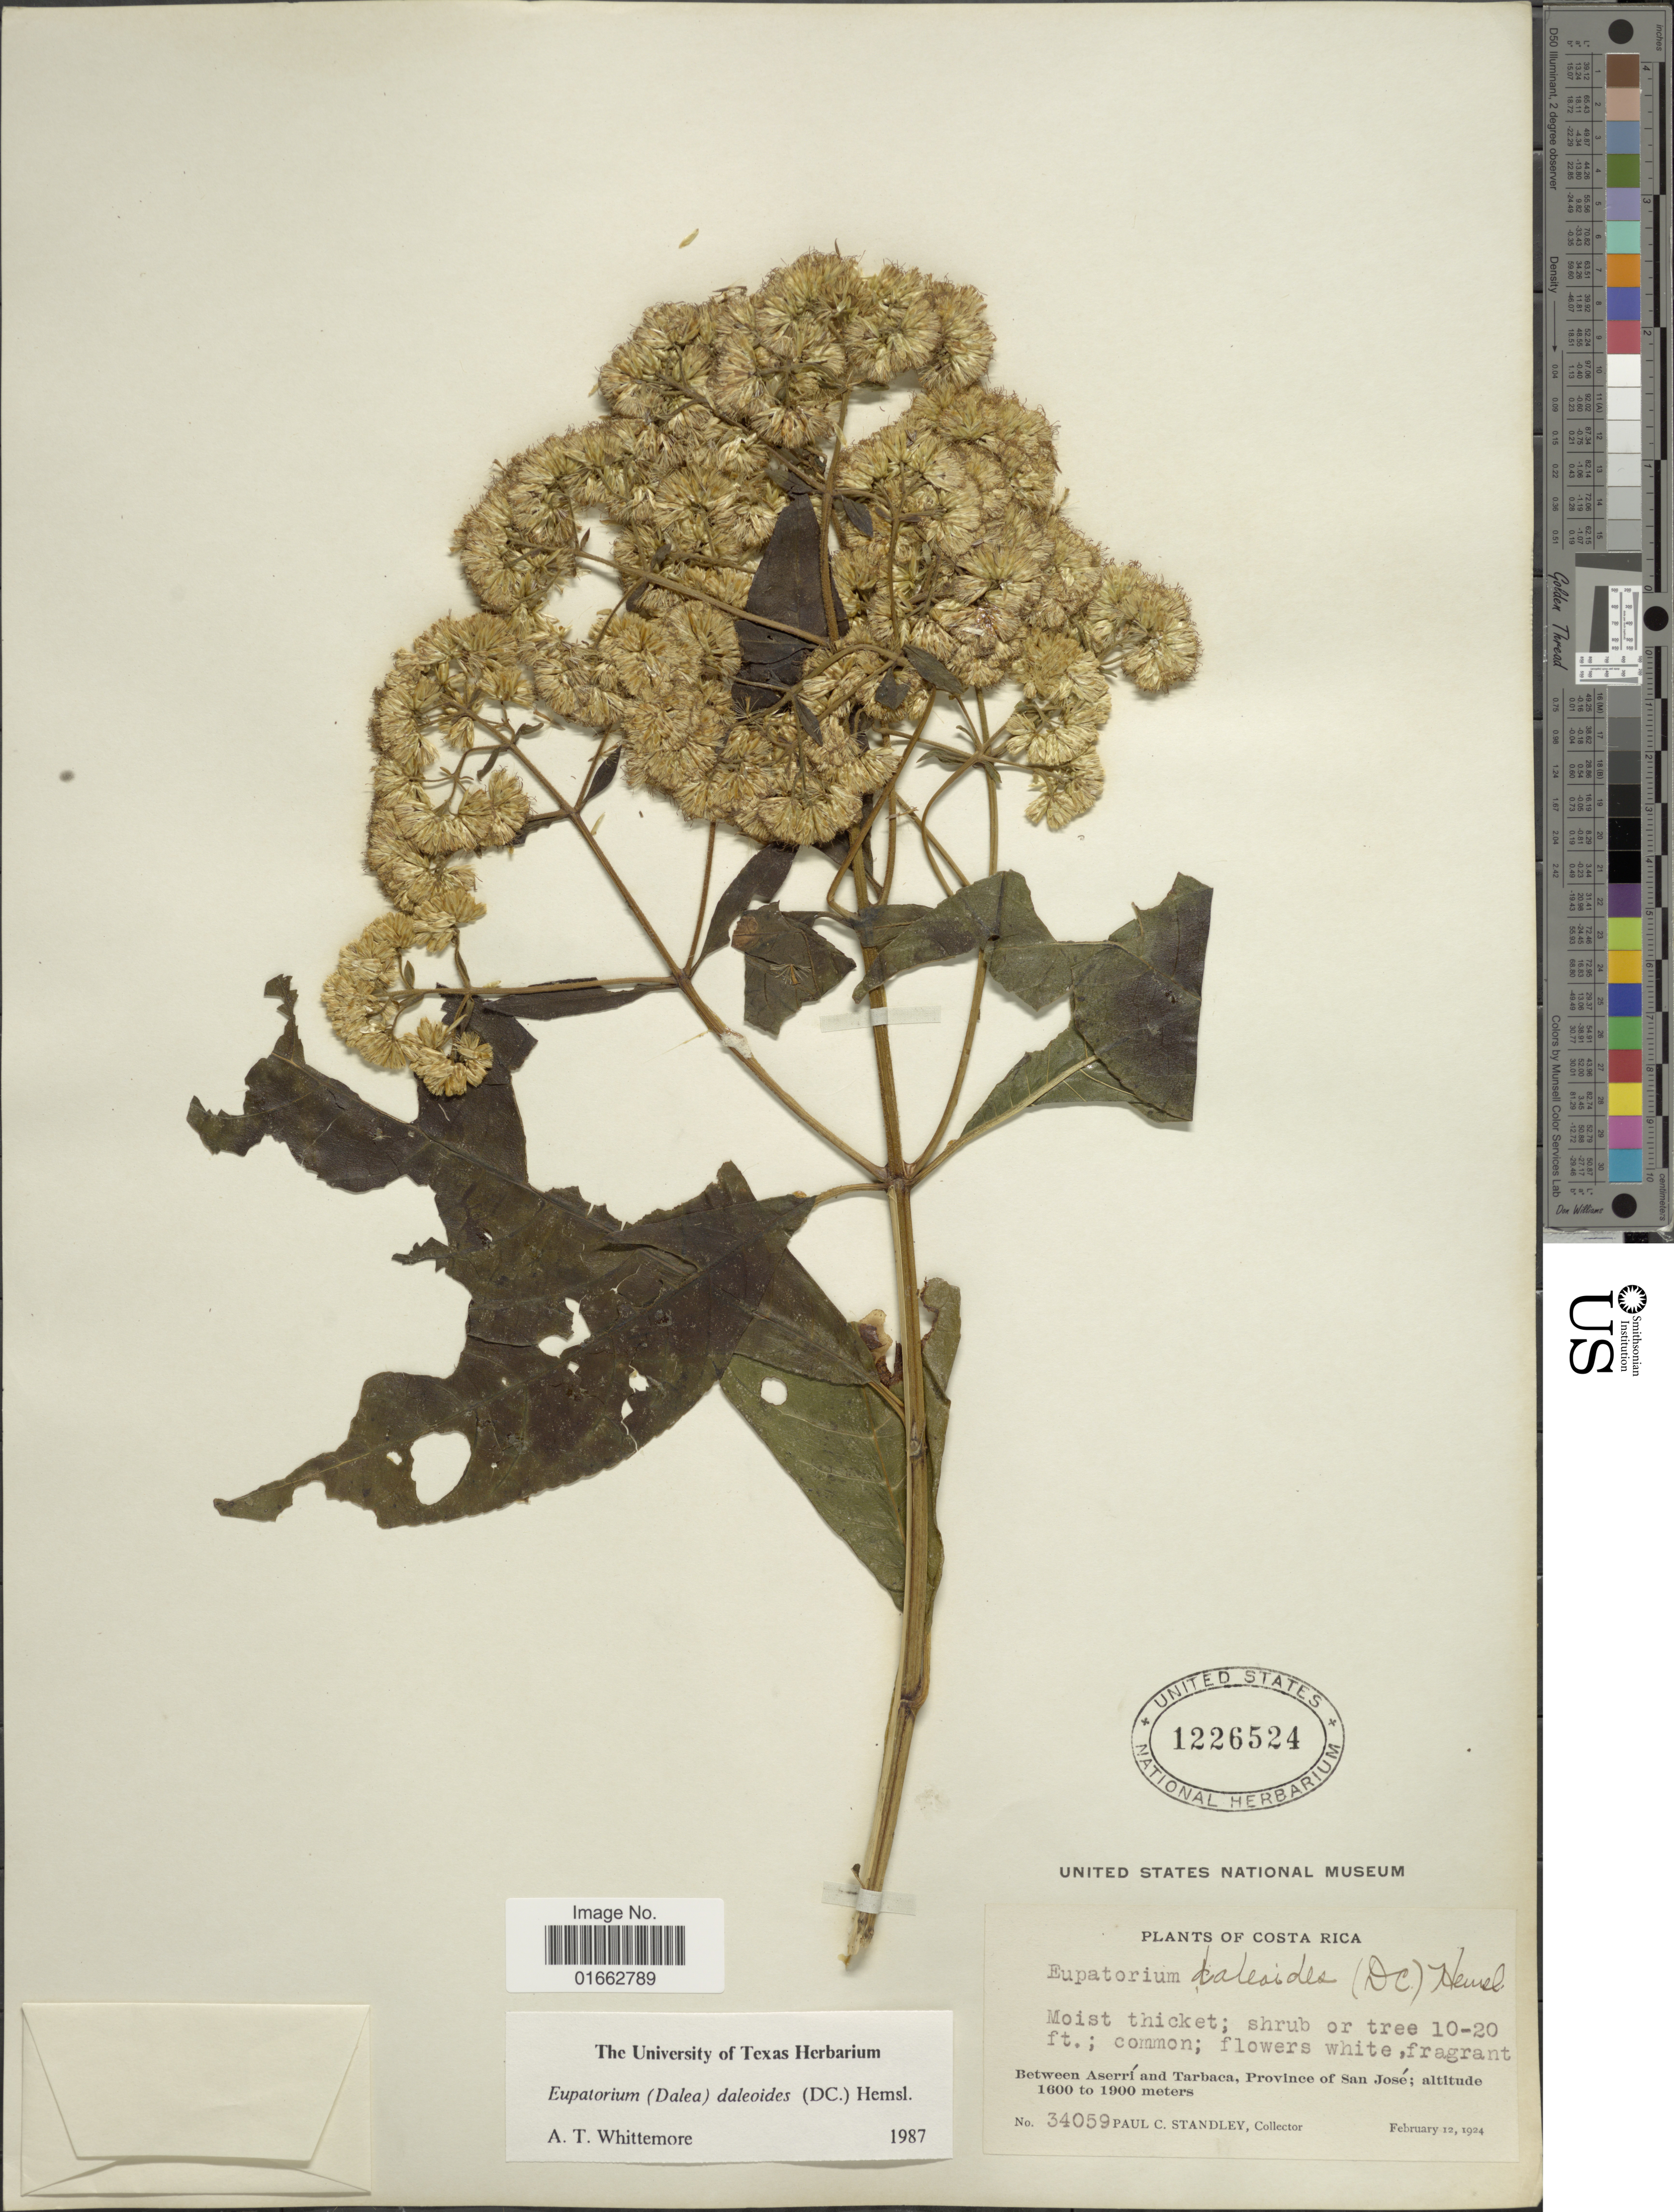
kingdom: Plantae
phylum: Tracheophyta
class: Magnoliopsida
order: Asterales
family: Asteraceae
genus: Critonia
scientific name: Critonia daleoides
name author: DC.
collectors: P. C. Standley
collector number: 34059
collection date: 1924-02-12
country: Costa Rica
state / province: San José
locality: Between Aserrí and Tarbaca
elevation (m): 1600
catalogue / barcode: US 1226524